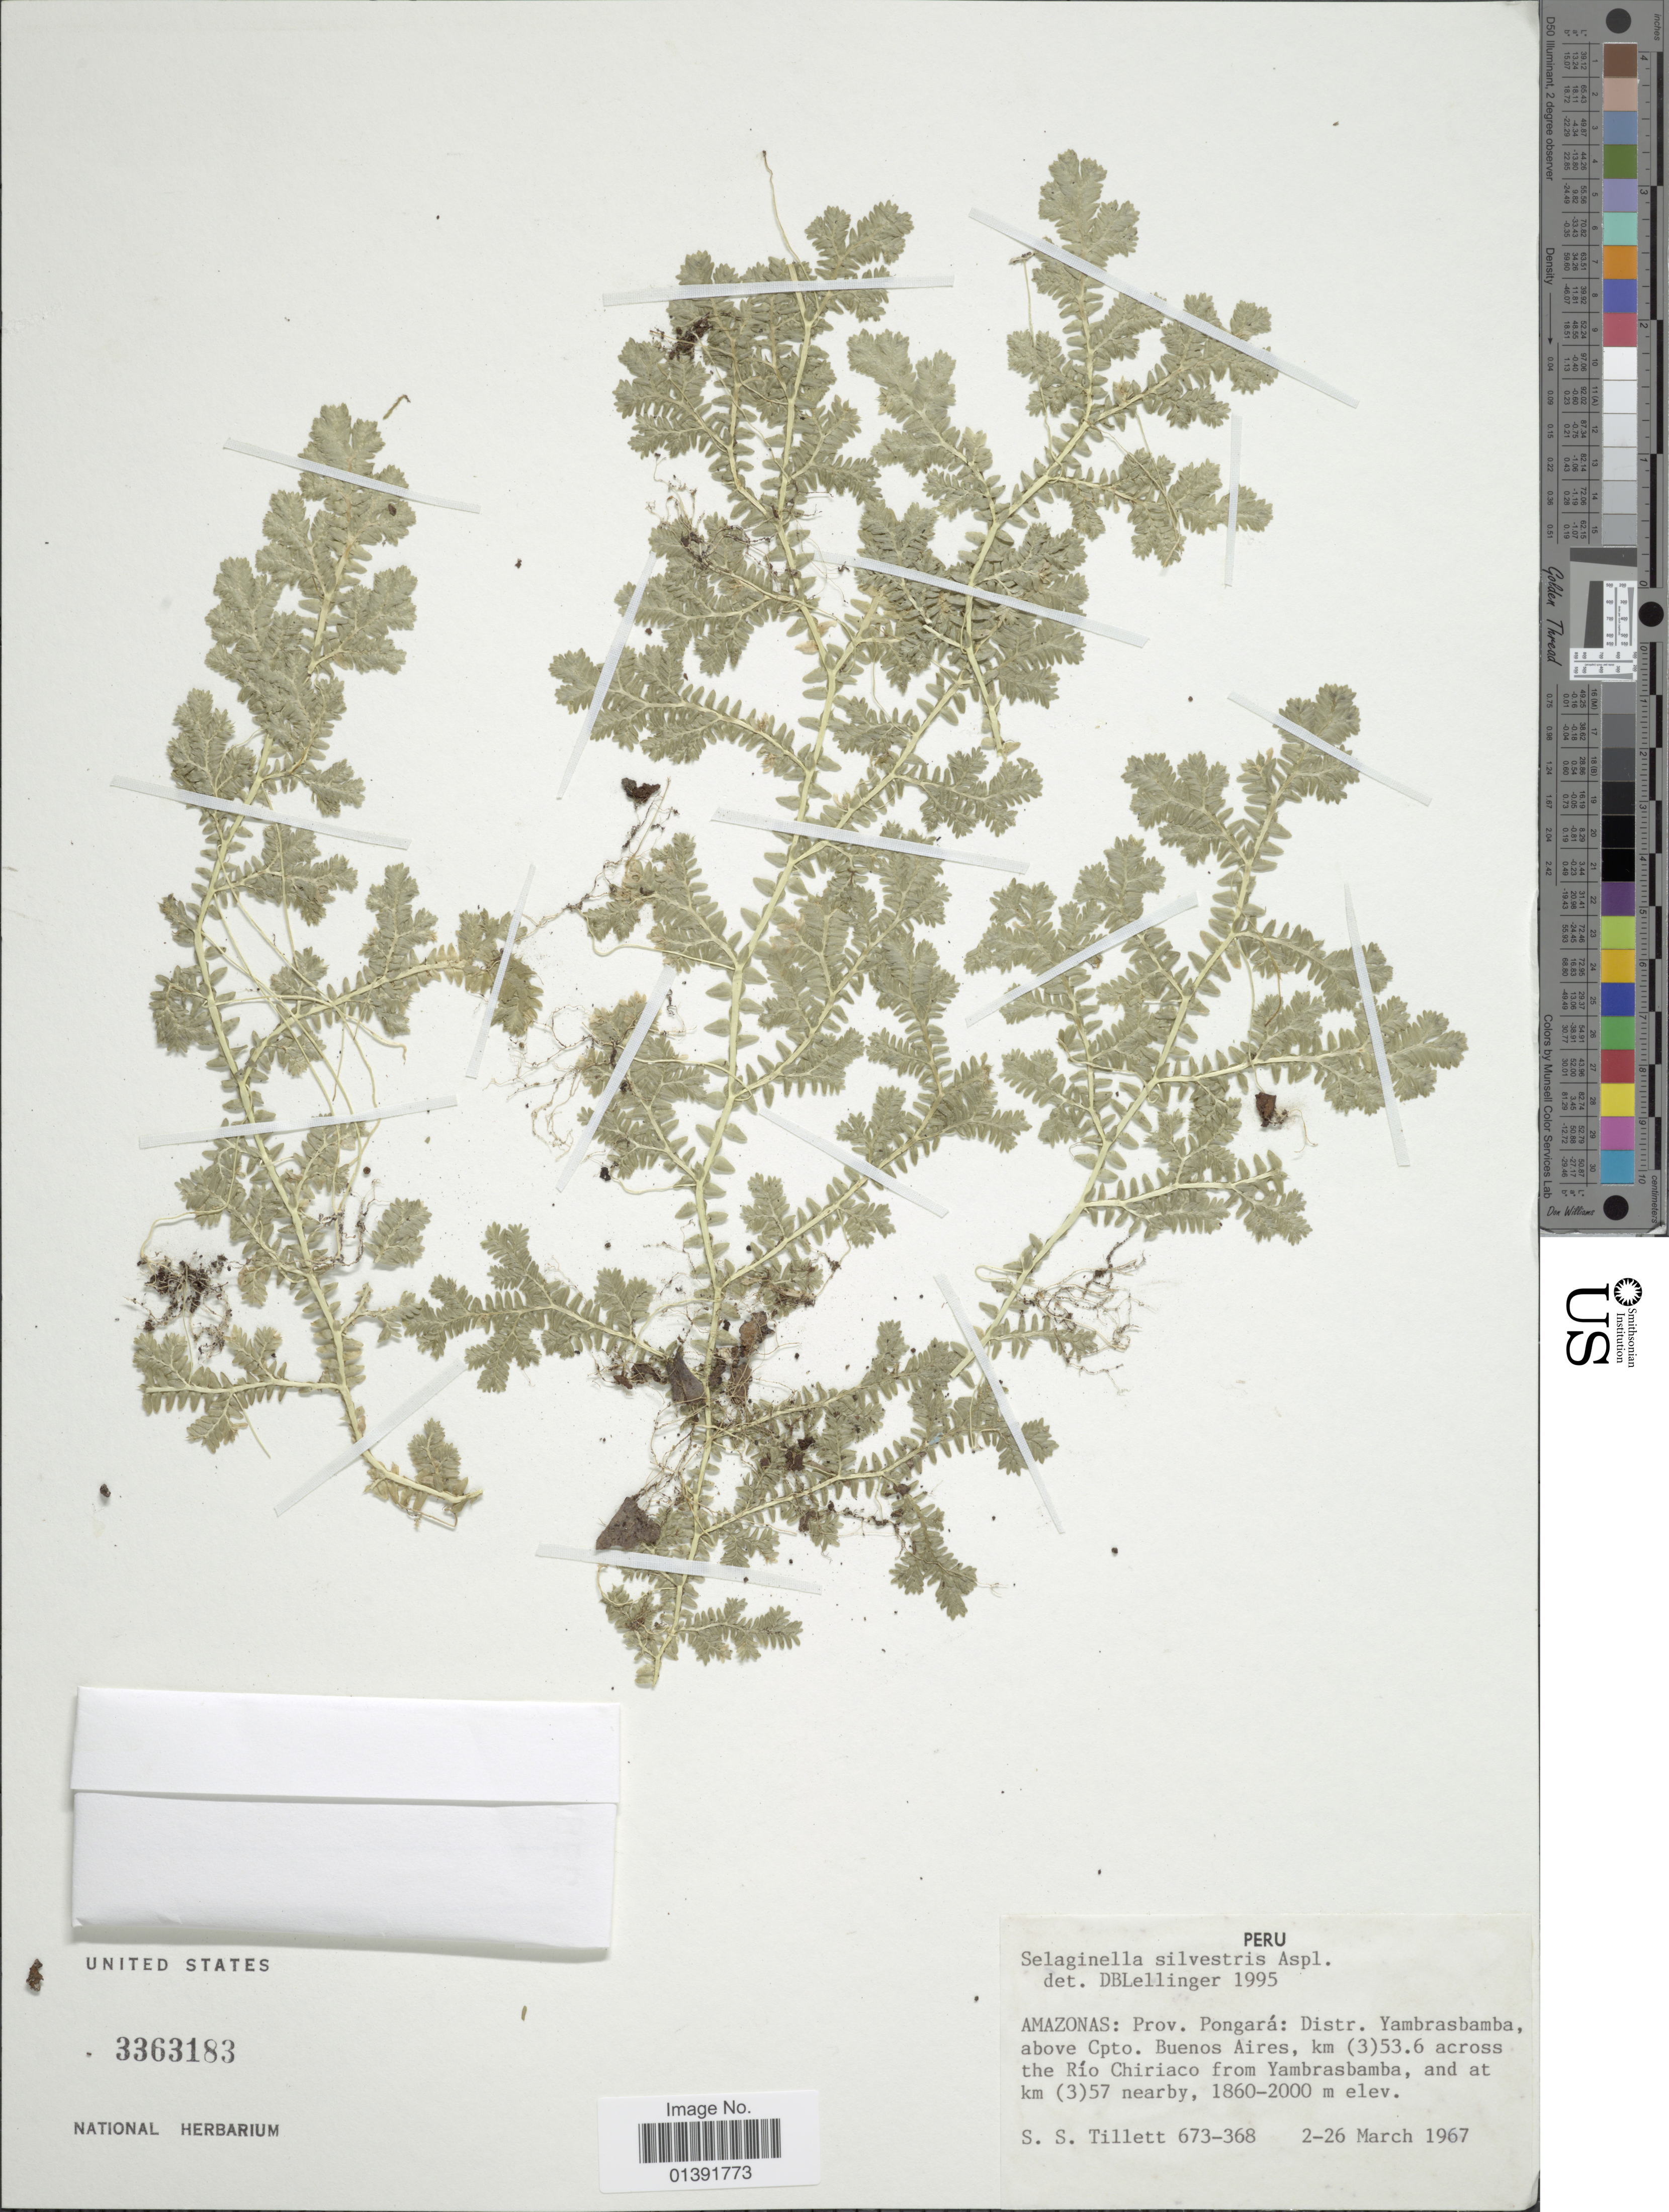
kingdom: Plantae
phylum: Tracheophyta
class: Lycopodiopsida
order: Selaginellales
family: Selaginellaceae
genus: Selaginella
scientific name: Selaginella silvestris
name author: Aspl.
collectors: S. S. Tillett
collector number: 673-368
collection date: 1967-03-02/1967-03-26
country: Peru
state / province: Amazonas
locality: Prov. Pongará: Distr. Yambrasbamba, above Cpto. Buenas Aires, km (3)53.6 across the Rio Chiriaco from Yambrasbamba, and at km (3)57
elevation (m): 1860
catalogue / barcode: US 3363183